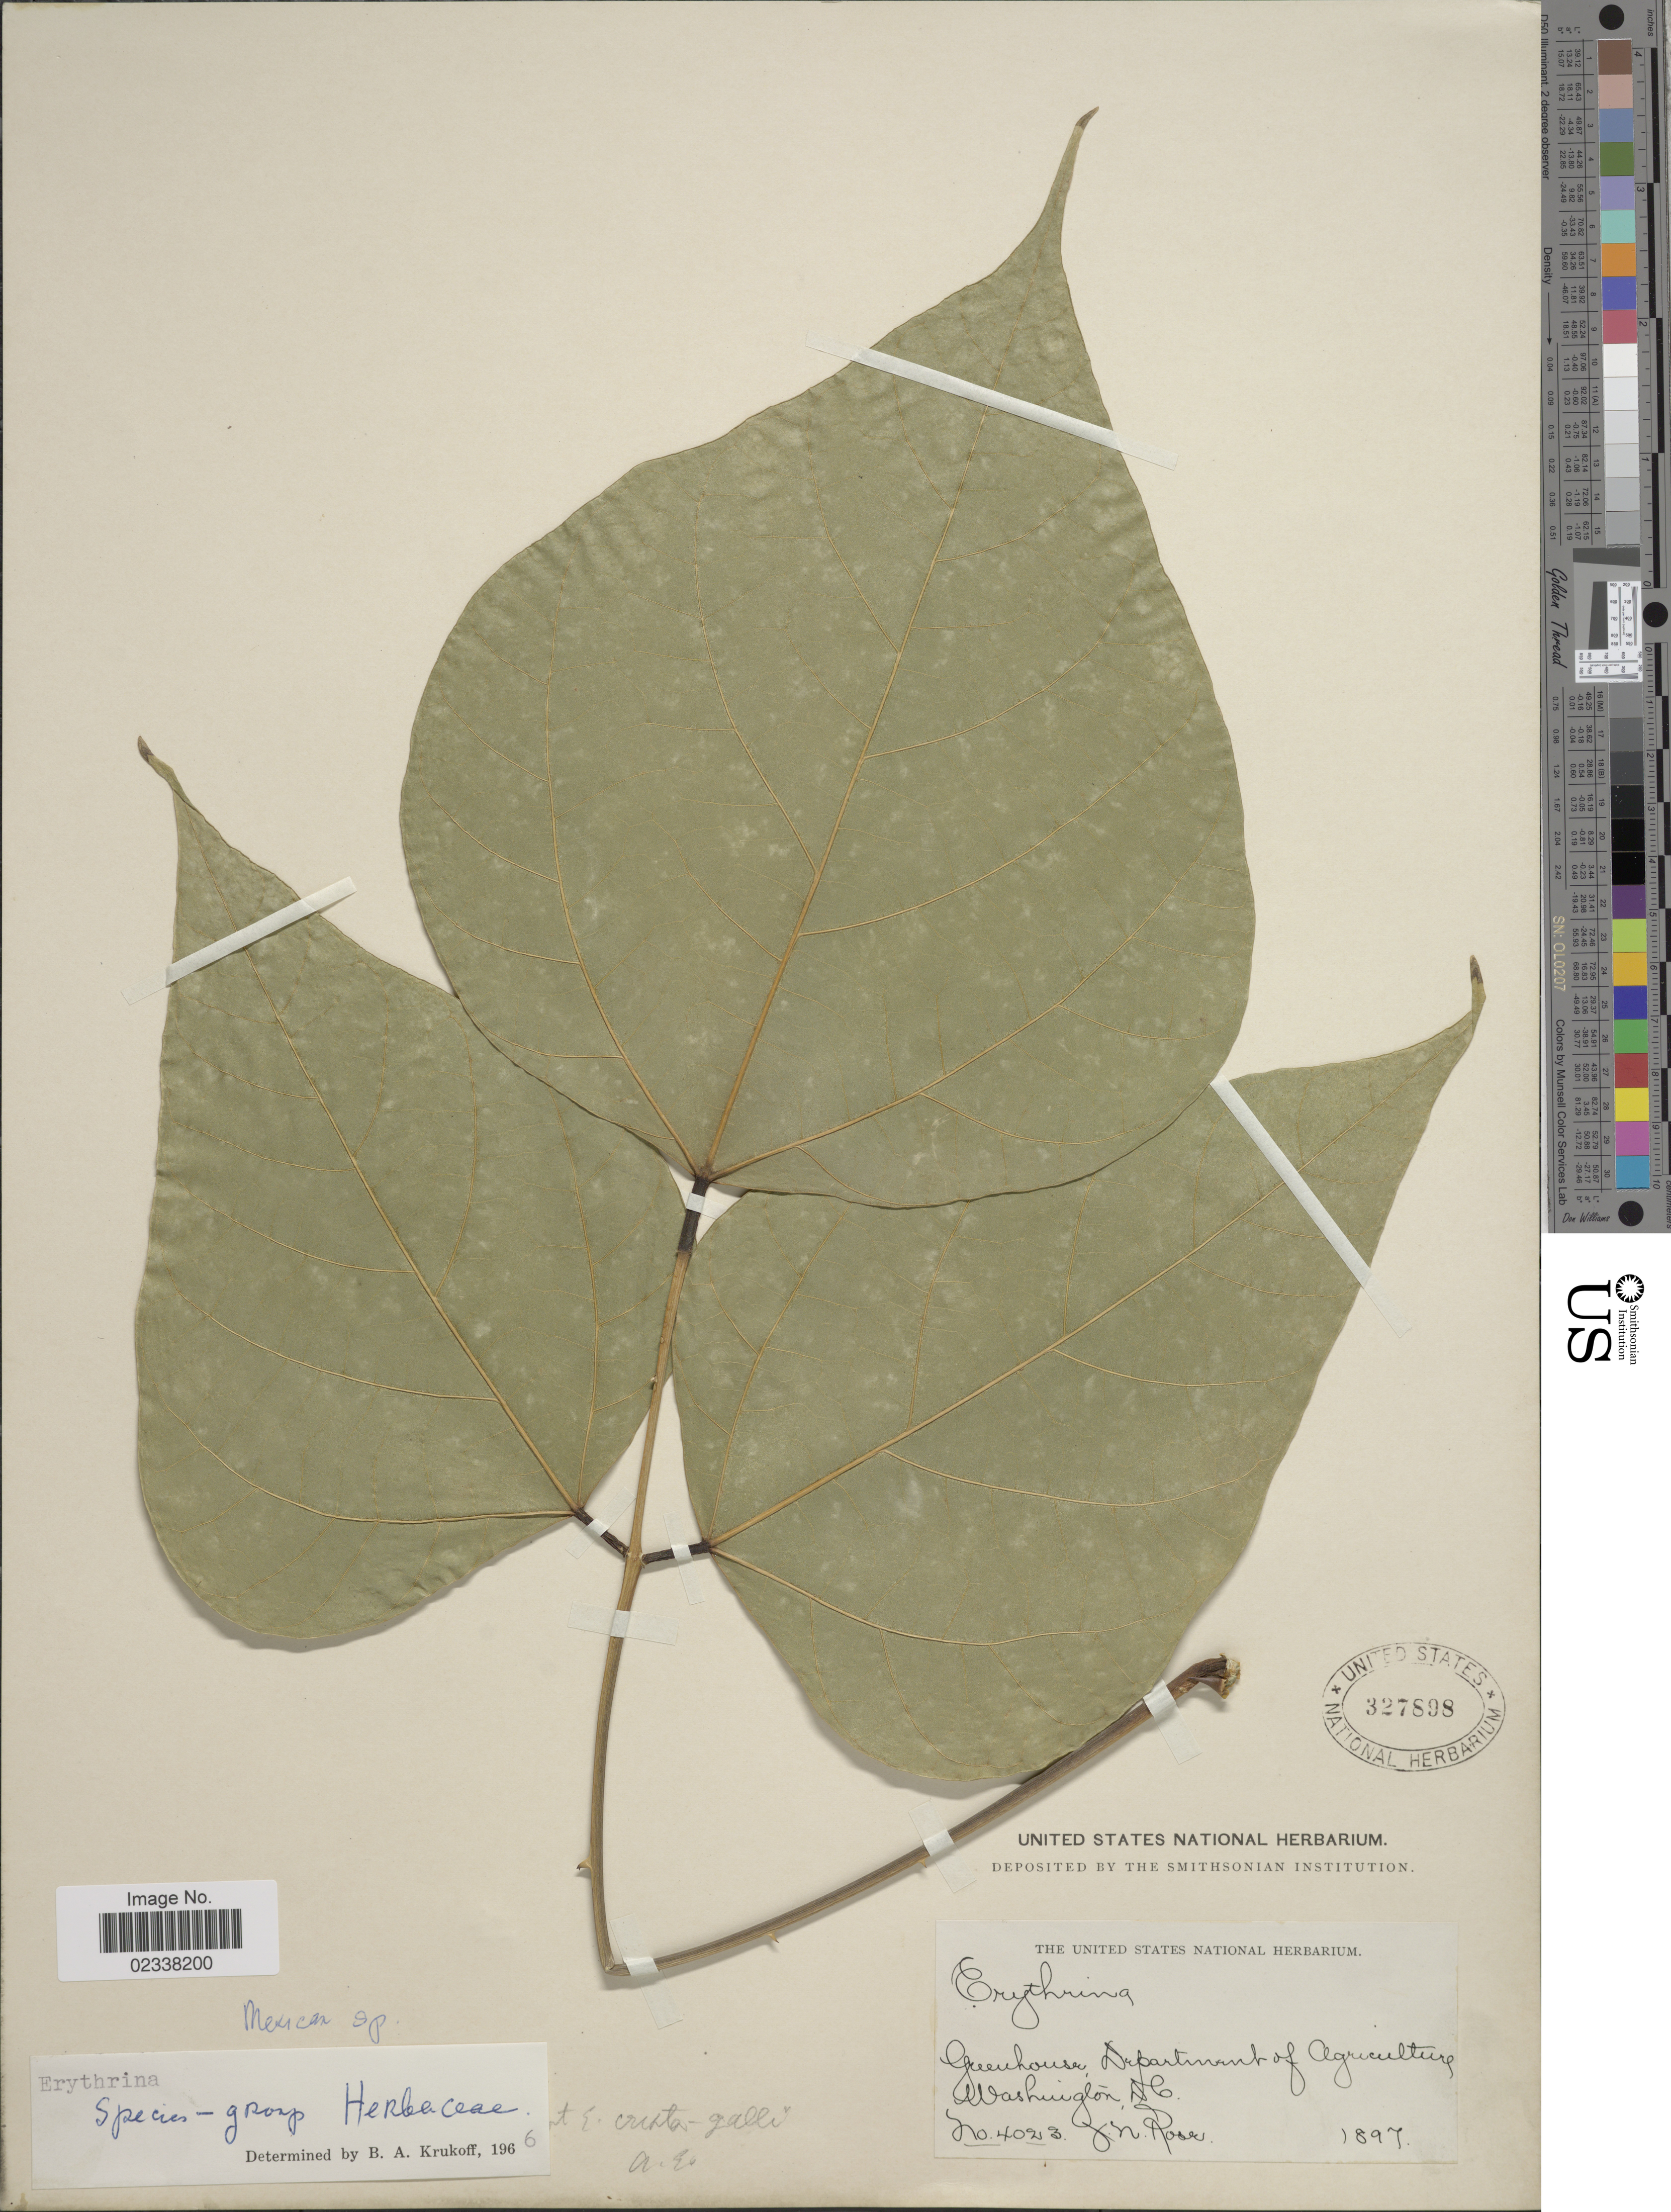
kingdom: Plantae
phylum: Tracheophyta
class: Magnoliopsida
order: Fabales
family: Fabaceae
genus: Erythrina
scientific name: Erythrina sp.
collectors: J. N. Rose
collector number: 4023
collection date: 1897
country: United States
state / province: District of Columbia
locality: Greenhouse, Department of Agriculture, Washington, D. C.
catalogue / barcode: US 327898